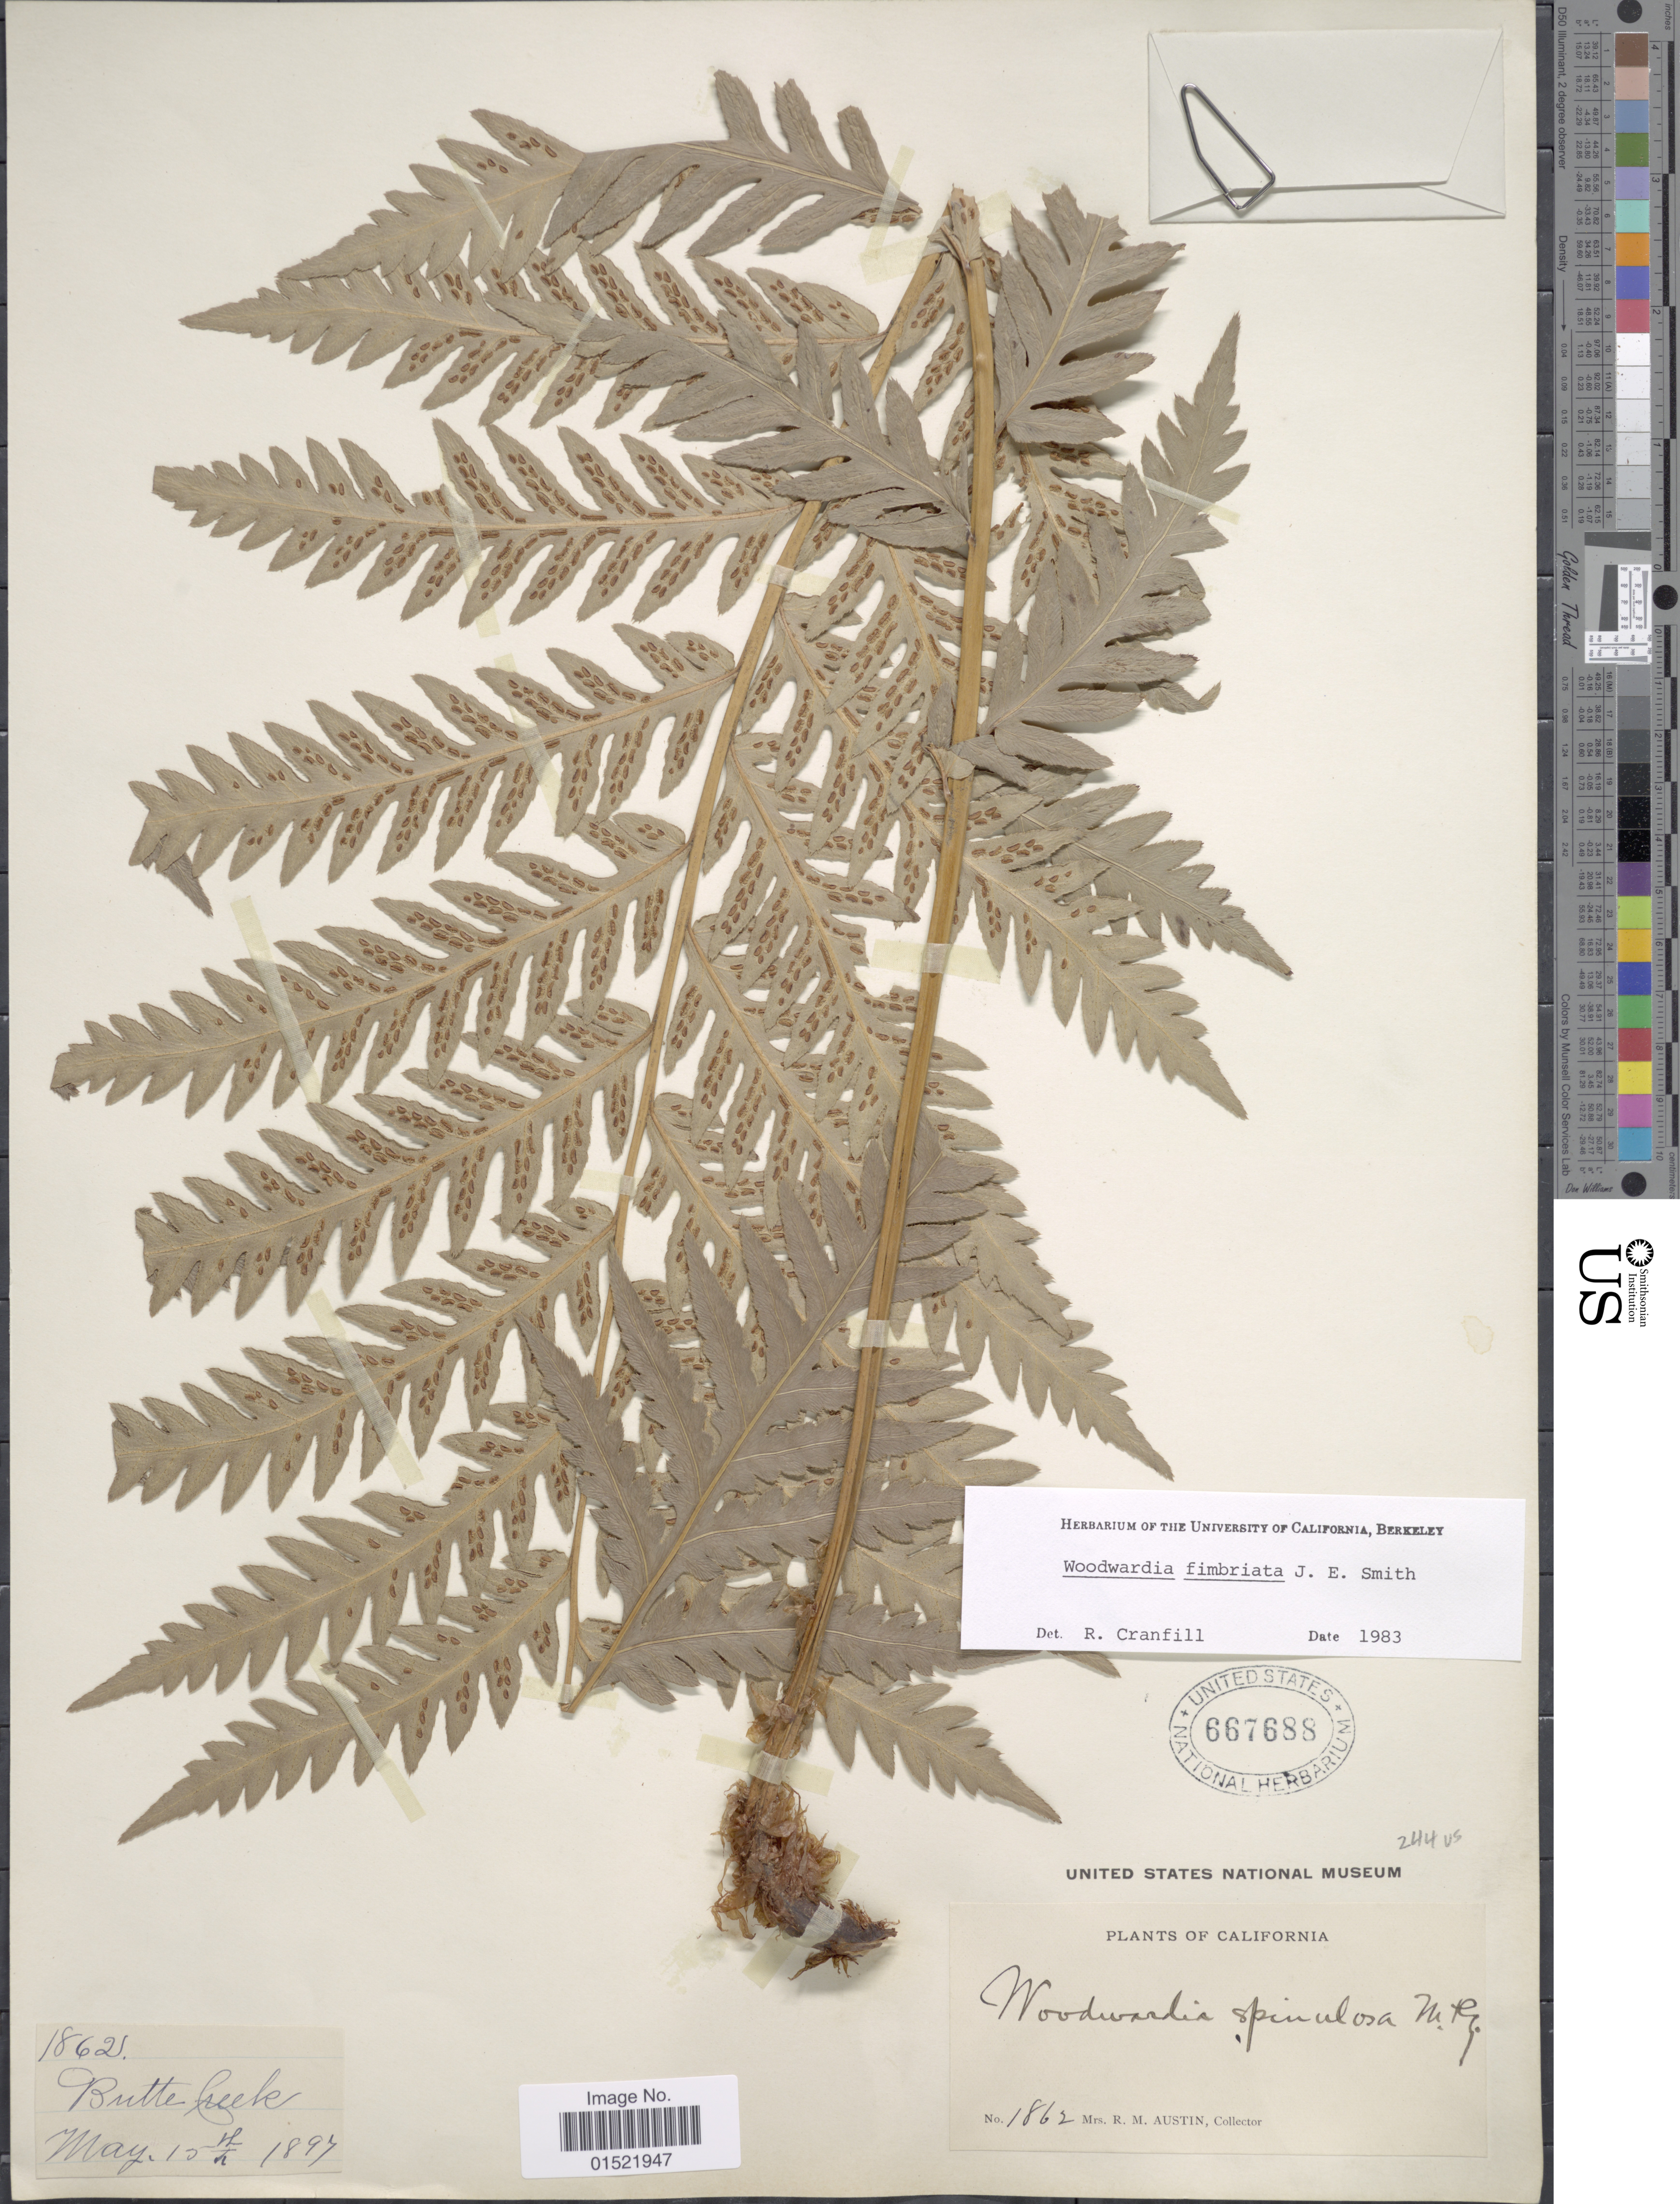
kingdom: Plantae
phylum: Tracheophyta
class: Polypodiopsida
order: Polypodiales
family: Blechnaceae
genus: Woodwardia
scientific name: Woodwardia fimbriata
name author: Sm.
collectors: R. Austin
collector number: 1862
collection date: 1897-05-15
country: United States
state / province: California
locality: Butte Creek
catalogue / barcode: US 557688